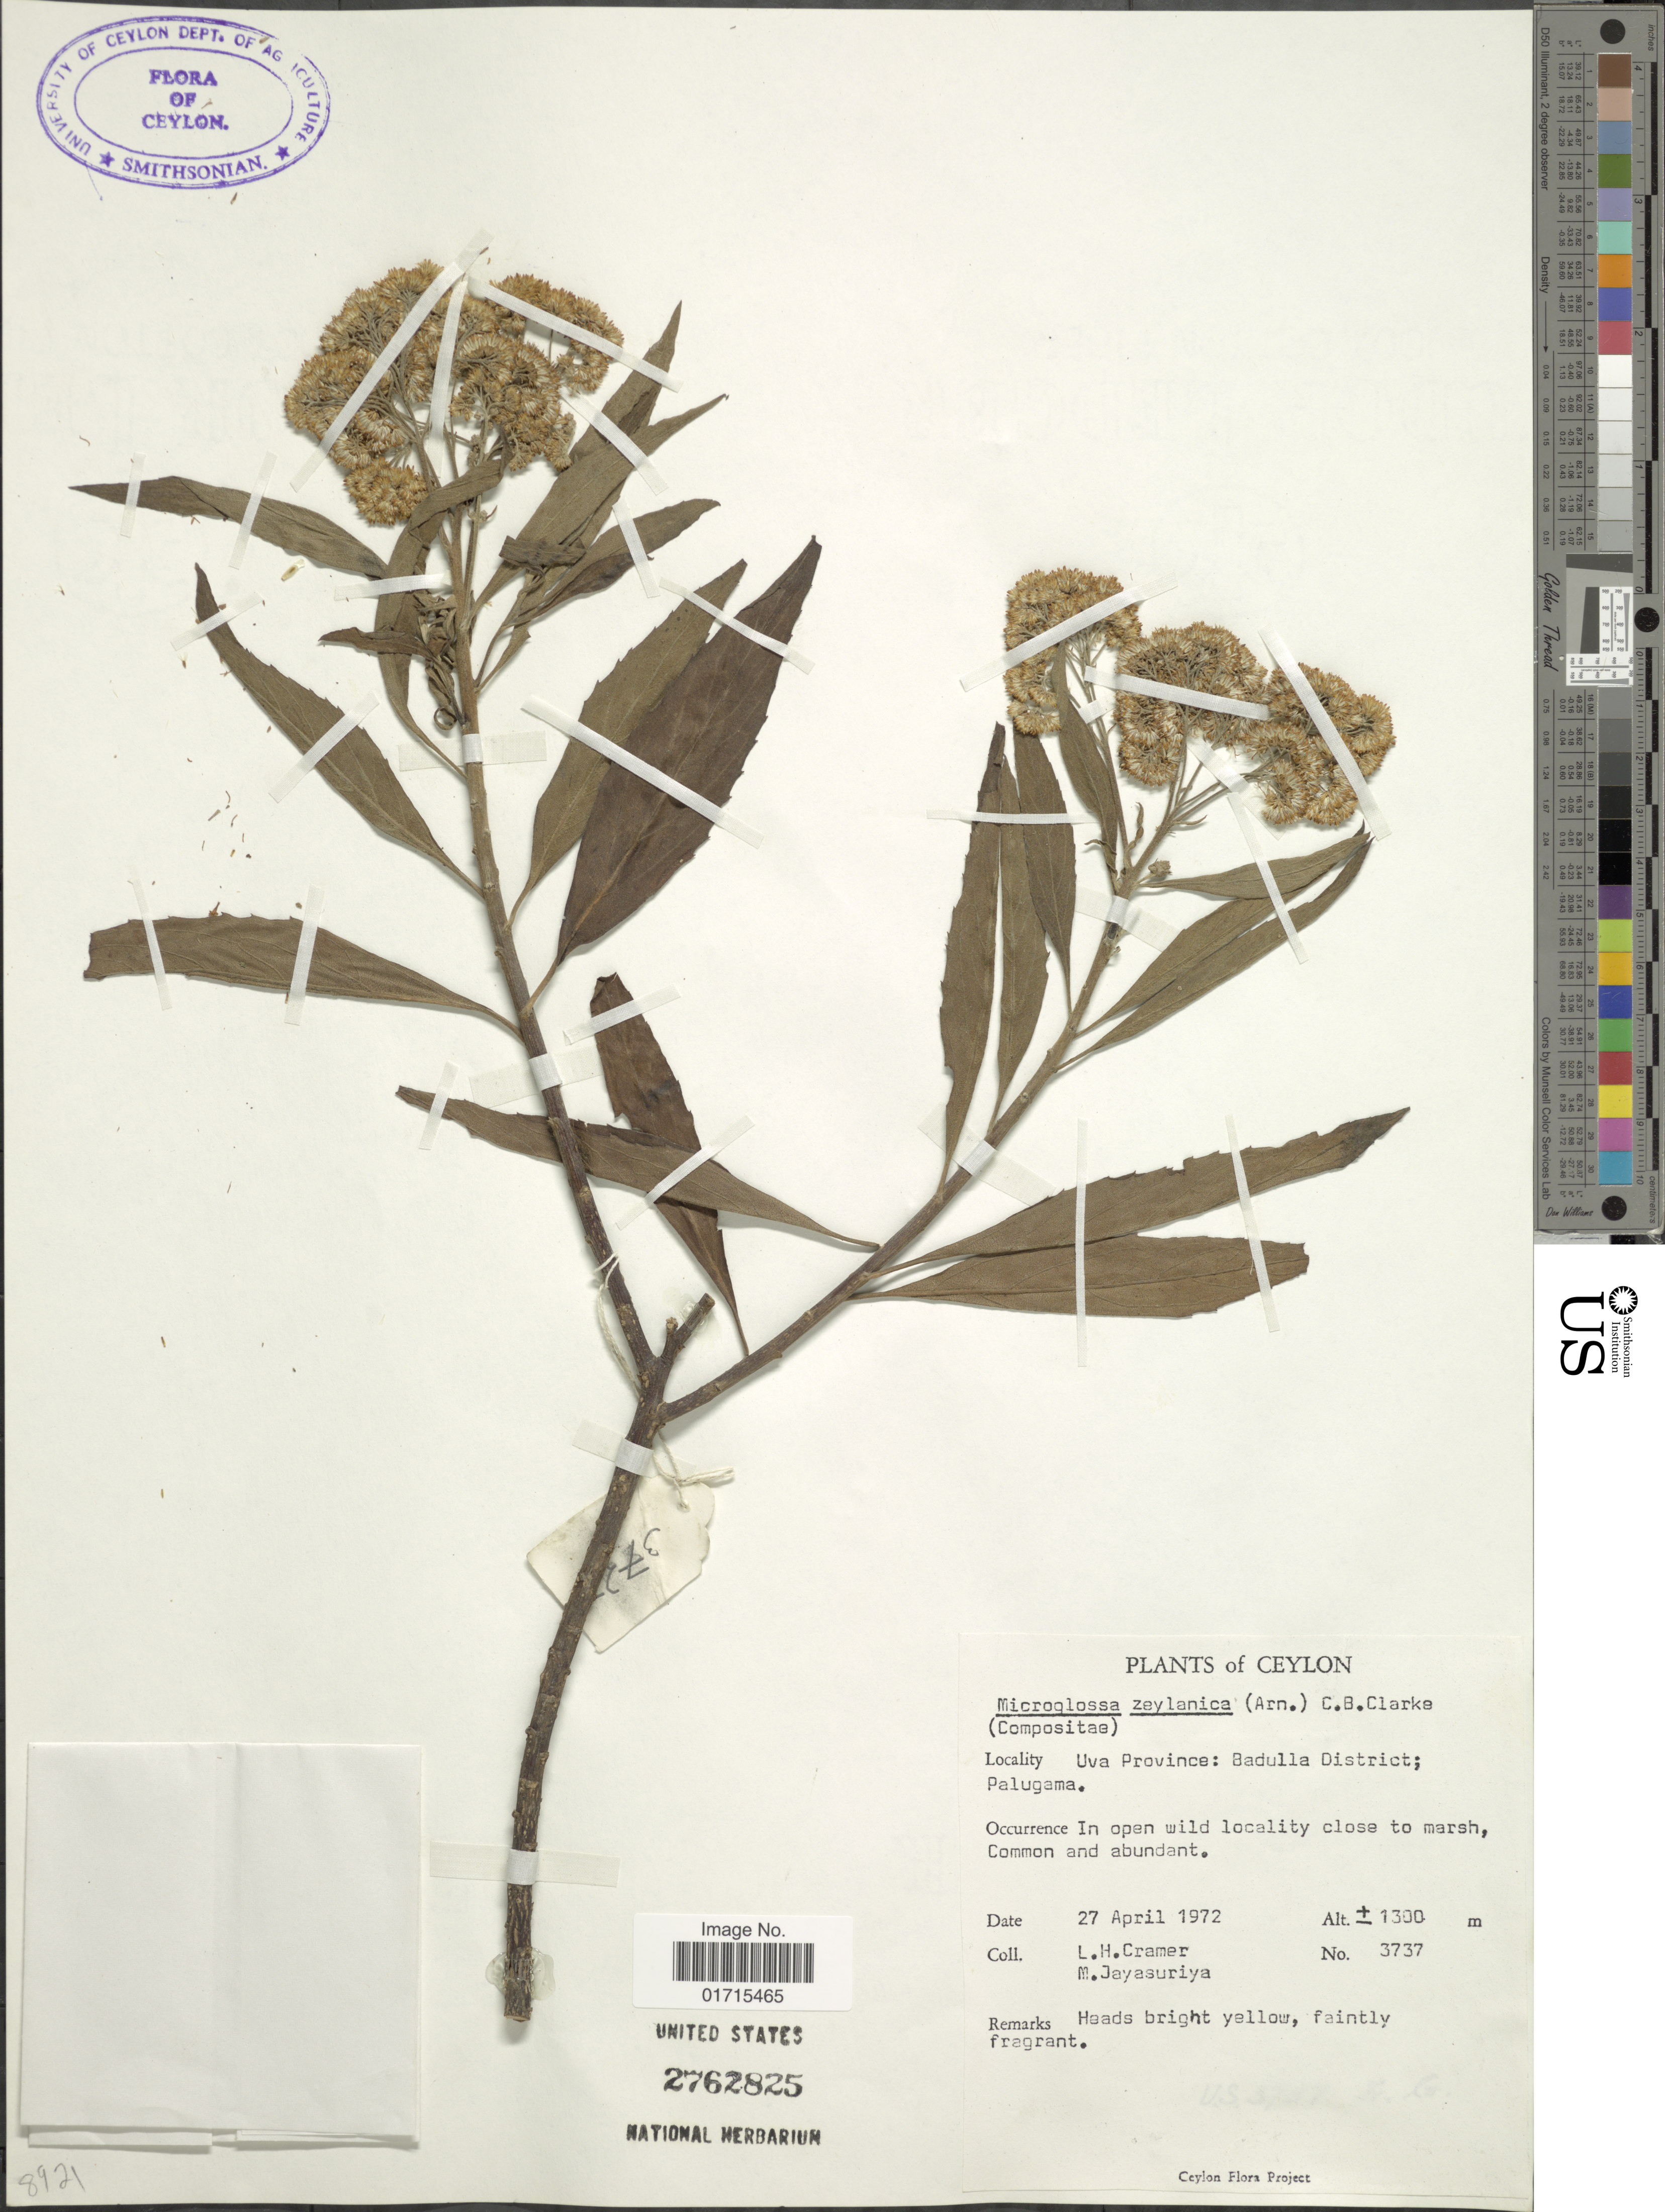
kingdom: Plantae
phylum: Tracheophyta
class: Magnoliopsida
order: Asterales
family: Asteraceae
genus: Microglossa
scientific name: Microglossa zeylanica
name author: (Arn.) Benth. & Hook. f.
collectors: L. H. Cramer & M. Jayasuriya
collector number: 3737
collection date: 1972-02-27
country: Sri Lanka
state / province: Uva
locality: Ceylon. Uva Province: Badulla District; Palugama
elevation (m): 1300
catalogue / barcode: US 2762825